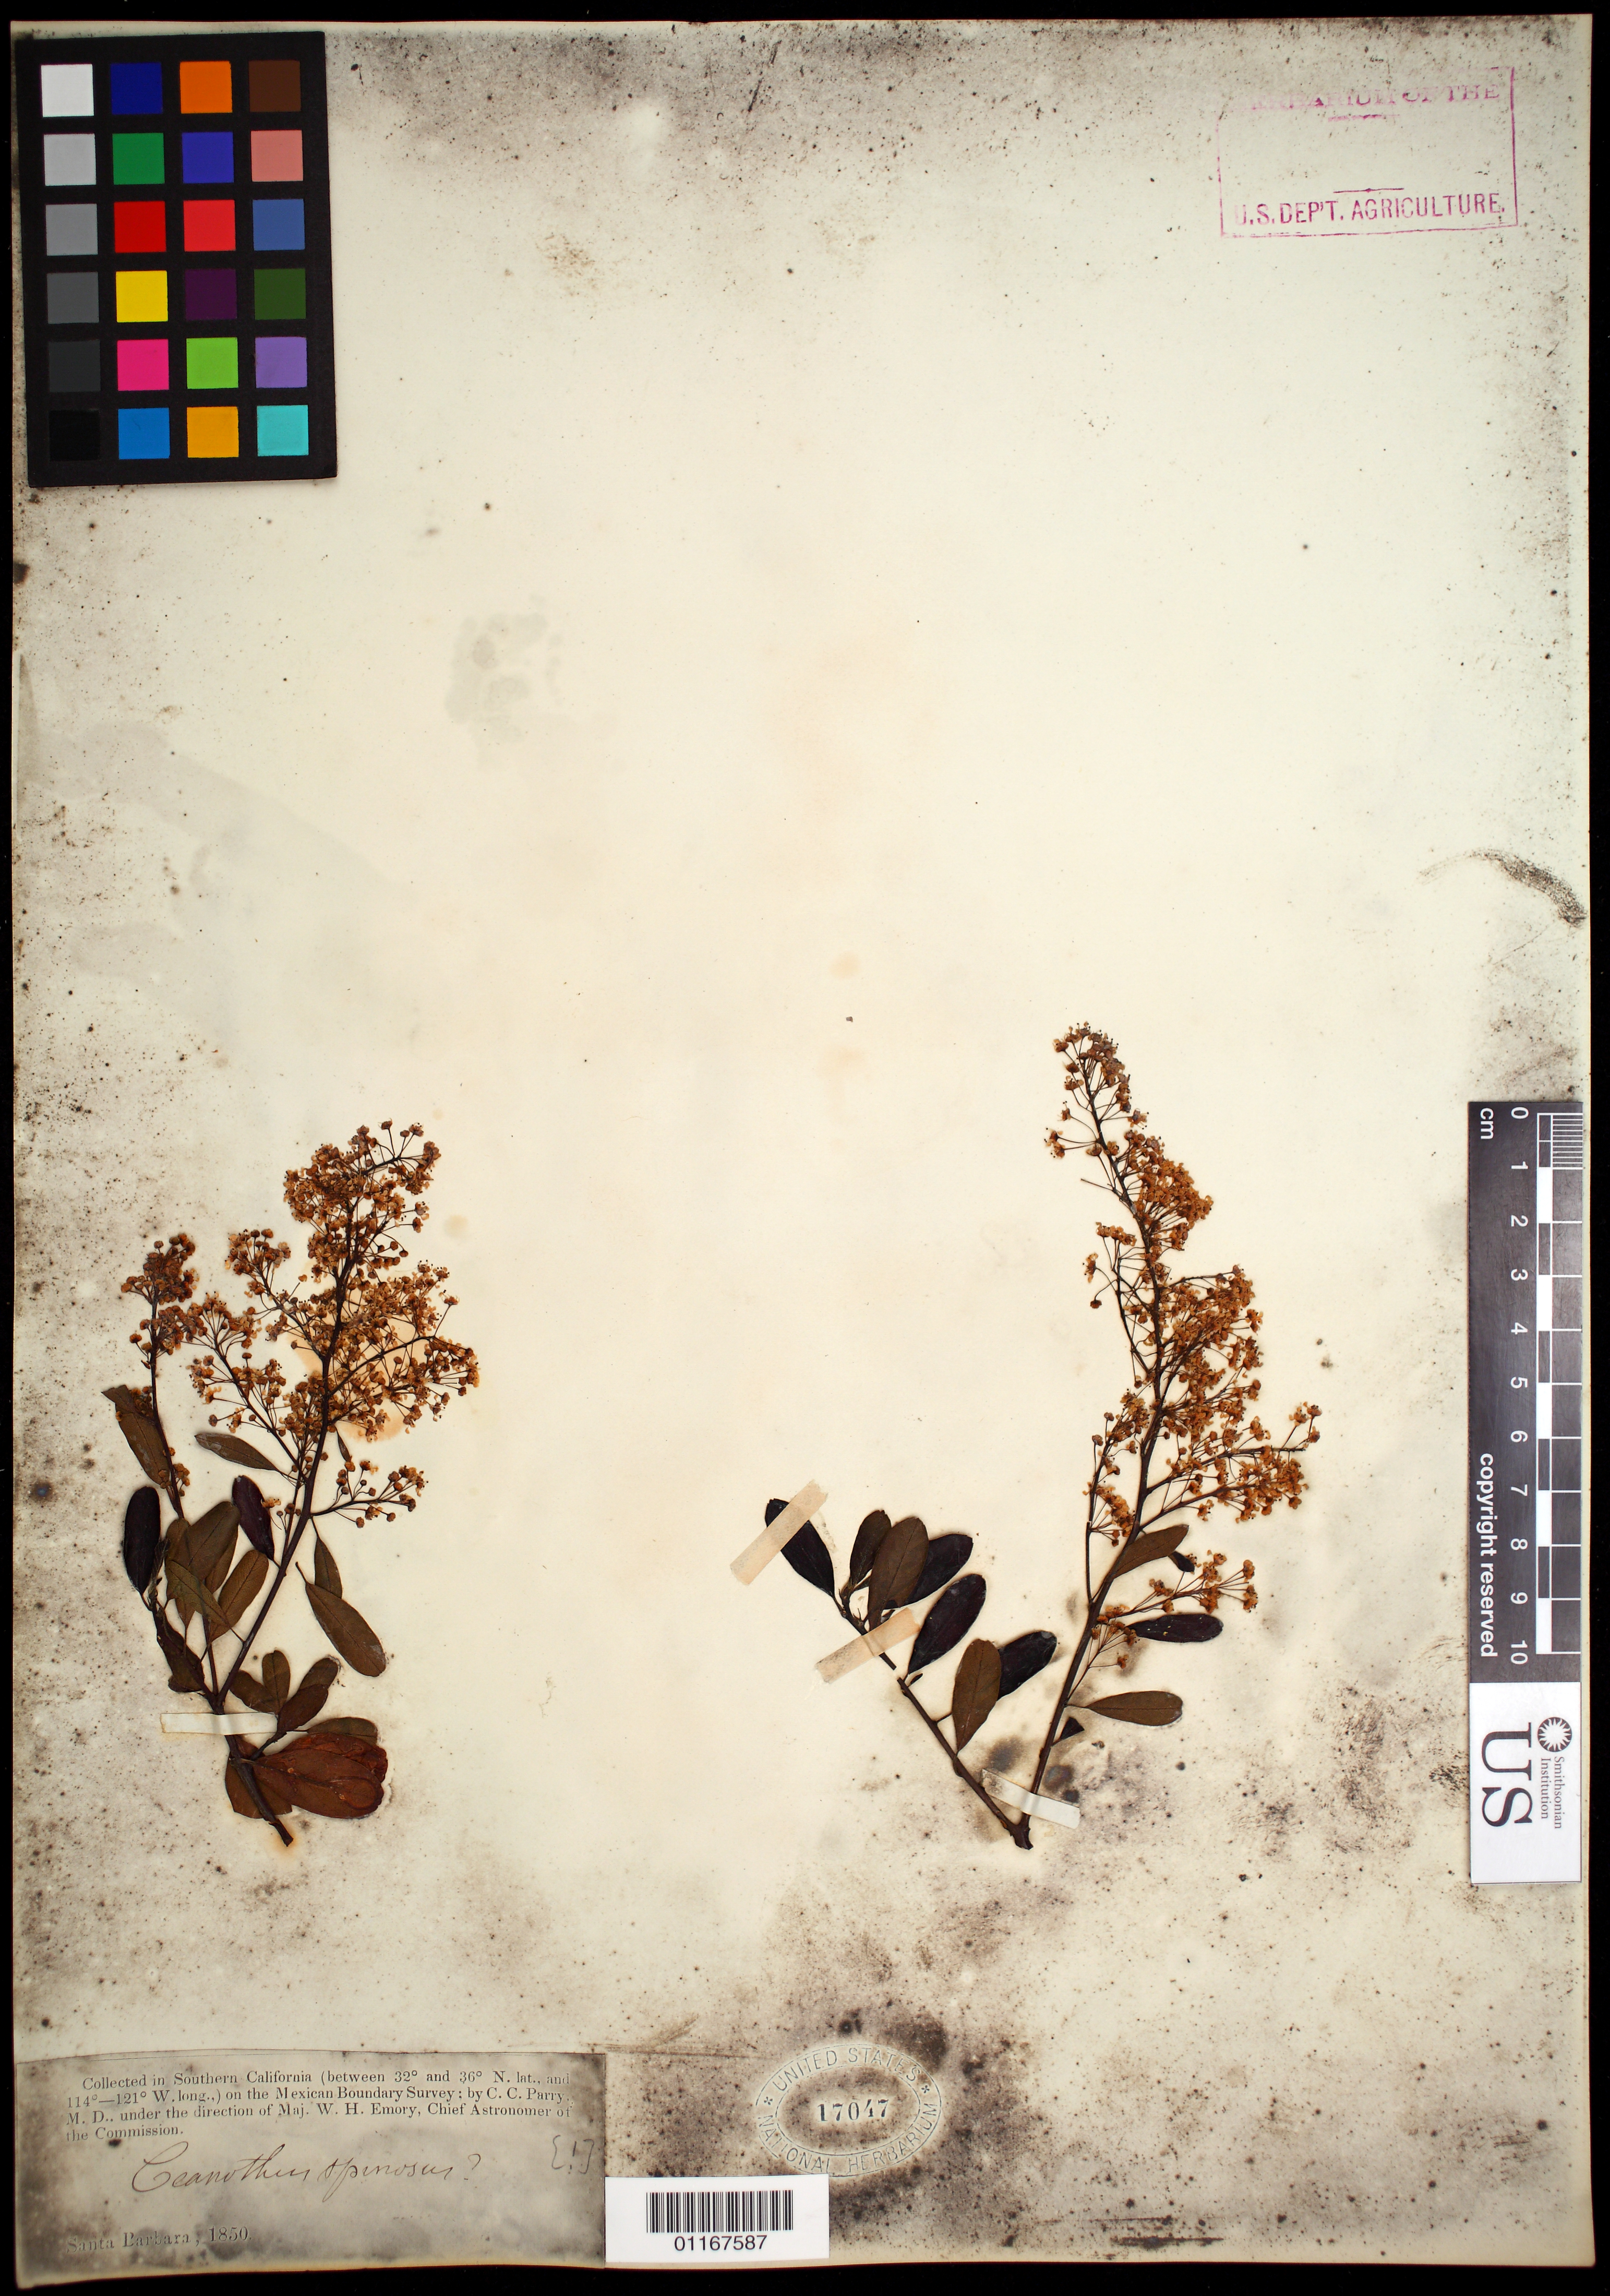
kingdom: Plantae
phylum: Tracheophyta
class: Magnoliopsida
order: Rosales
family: Rhamnaceae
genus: Ceanothus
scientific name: Ceanothus spinosus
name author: Nutt.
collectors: J. T. Rothrock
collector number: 132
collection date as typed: Jul 1875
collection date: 1875-07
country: United States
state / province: California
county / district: Santa Barbara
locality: Santa Barbara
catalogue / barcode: US 17048